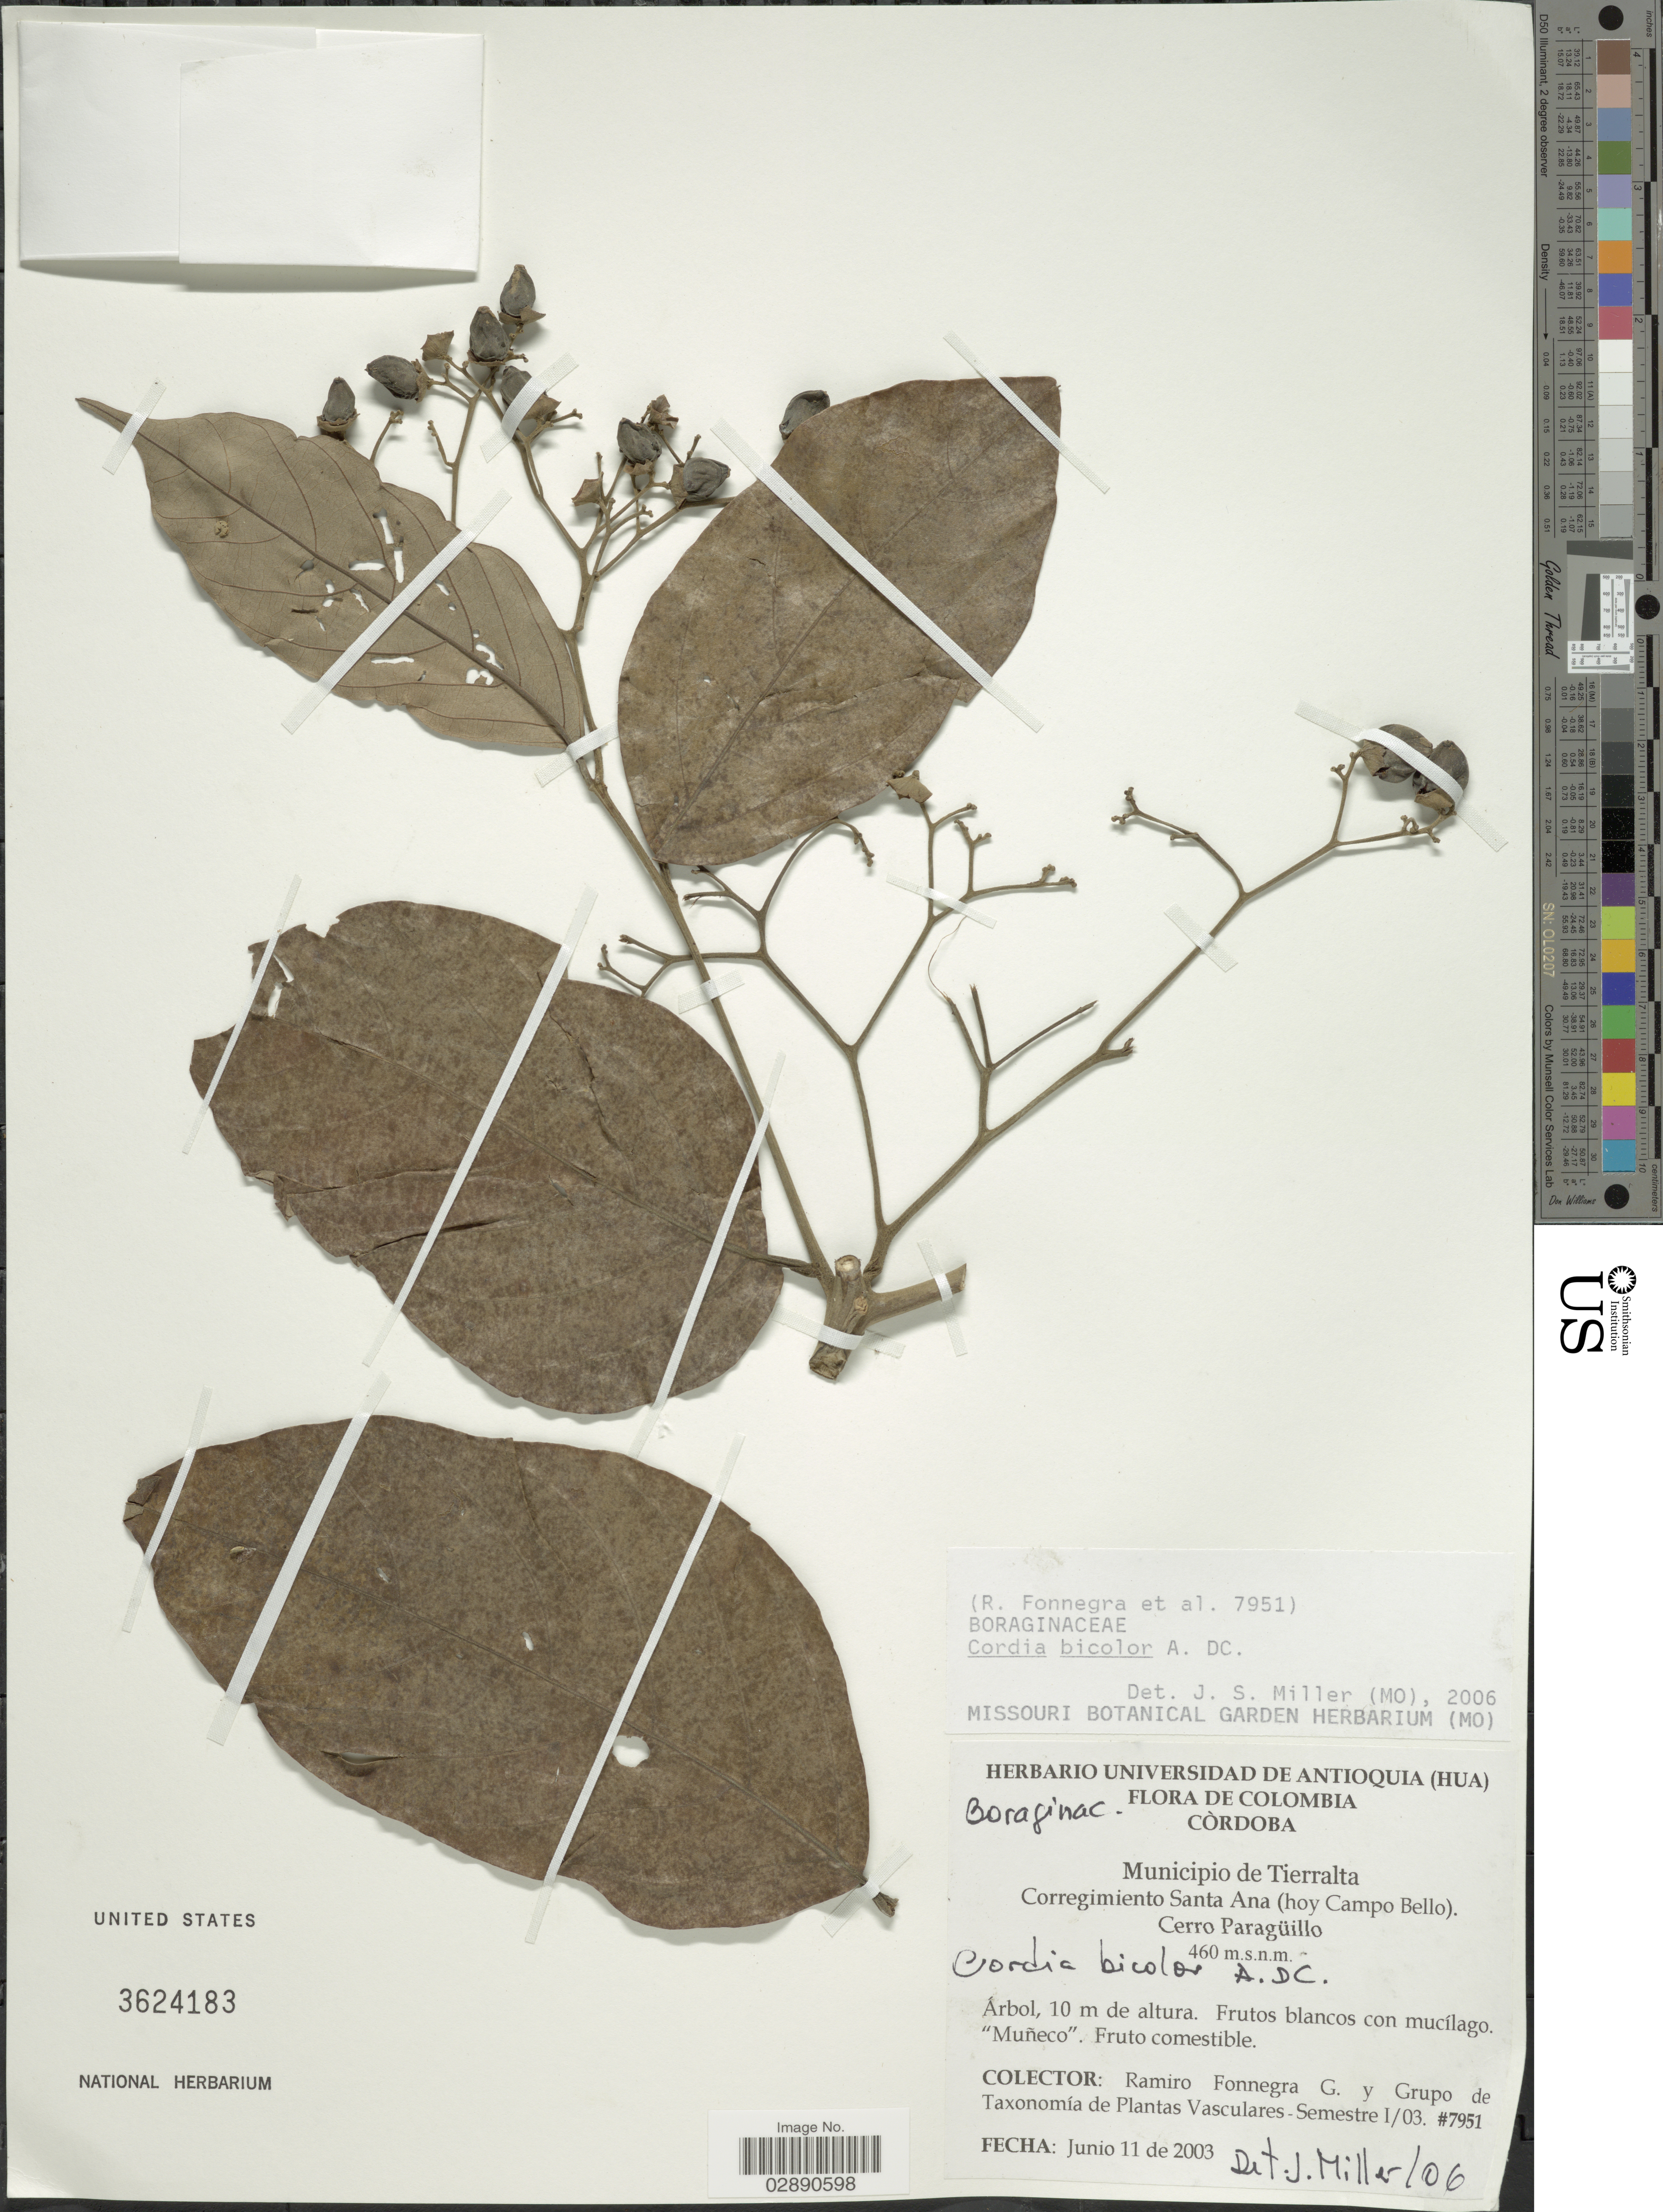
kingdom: Plantae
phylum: Tracheophyta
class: Magnoliopsida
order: Boraginales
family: Cordiaceae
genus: Cordia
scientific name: Cordia bicolor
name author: A. DC.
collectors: R. Fonnegra G. & et al.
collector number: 7951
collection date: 2003-06-11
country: Colombia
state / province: Córdoba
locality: Municipio de Tierralta. Corregimiento Santa Ana (hoy Campo Bello). Cerro Paragüillo.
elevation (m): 460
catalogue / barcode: US 3624183